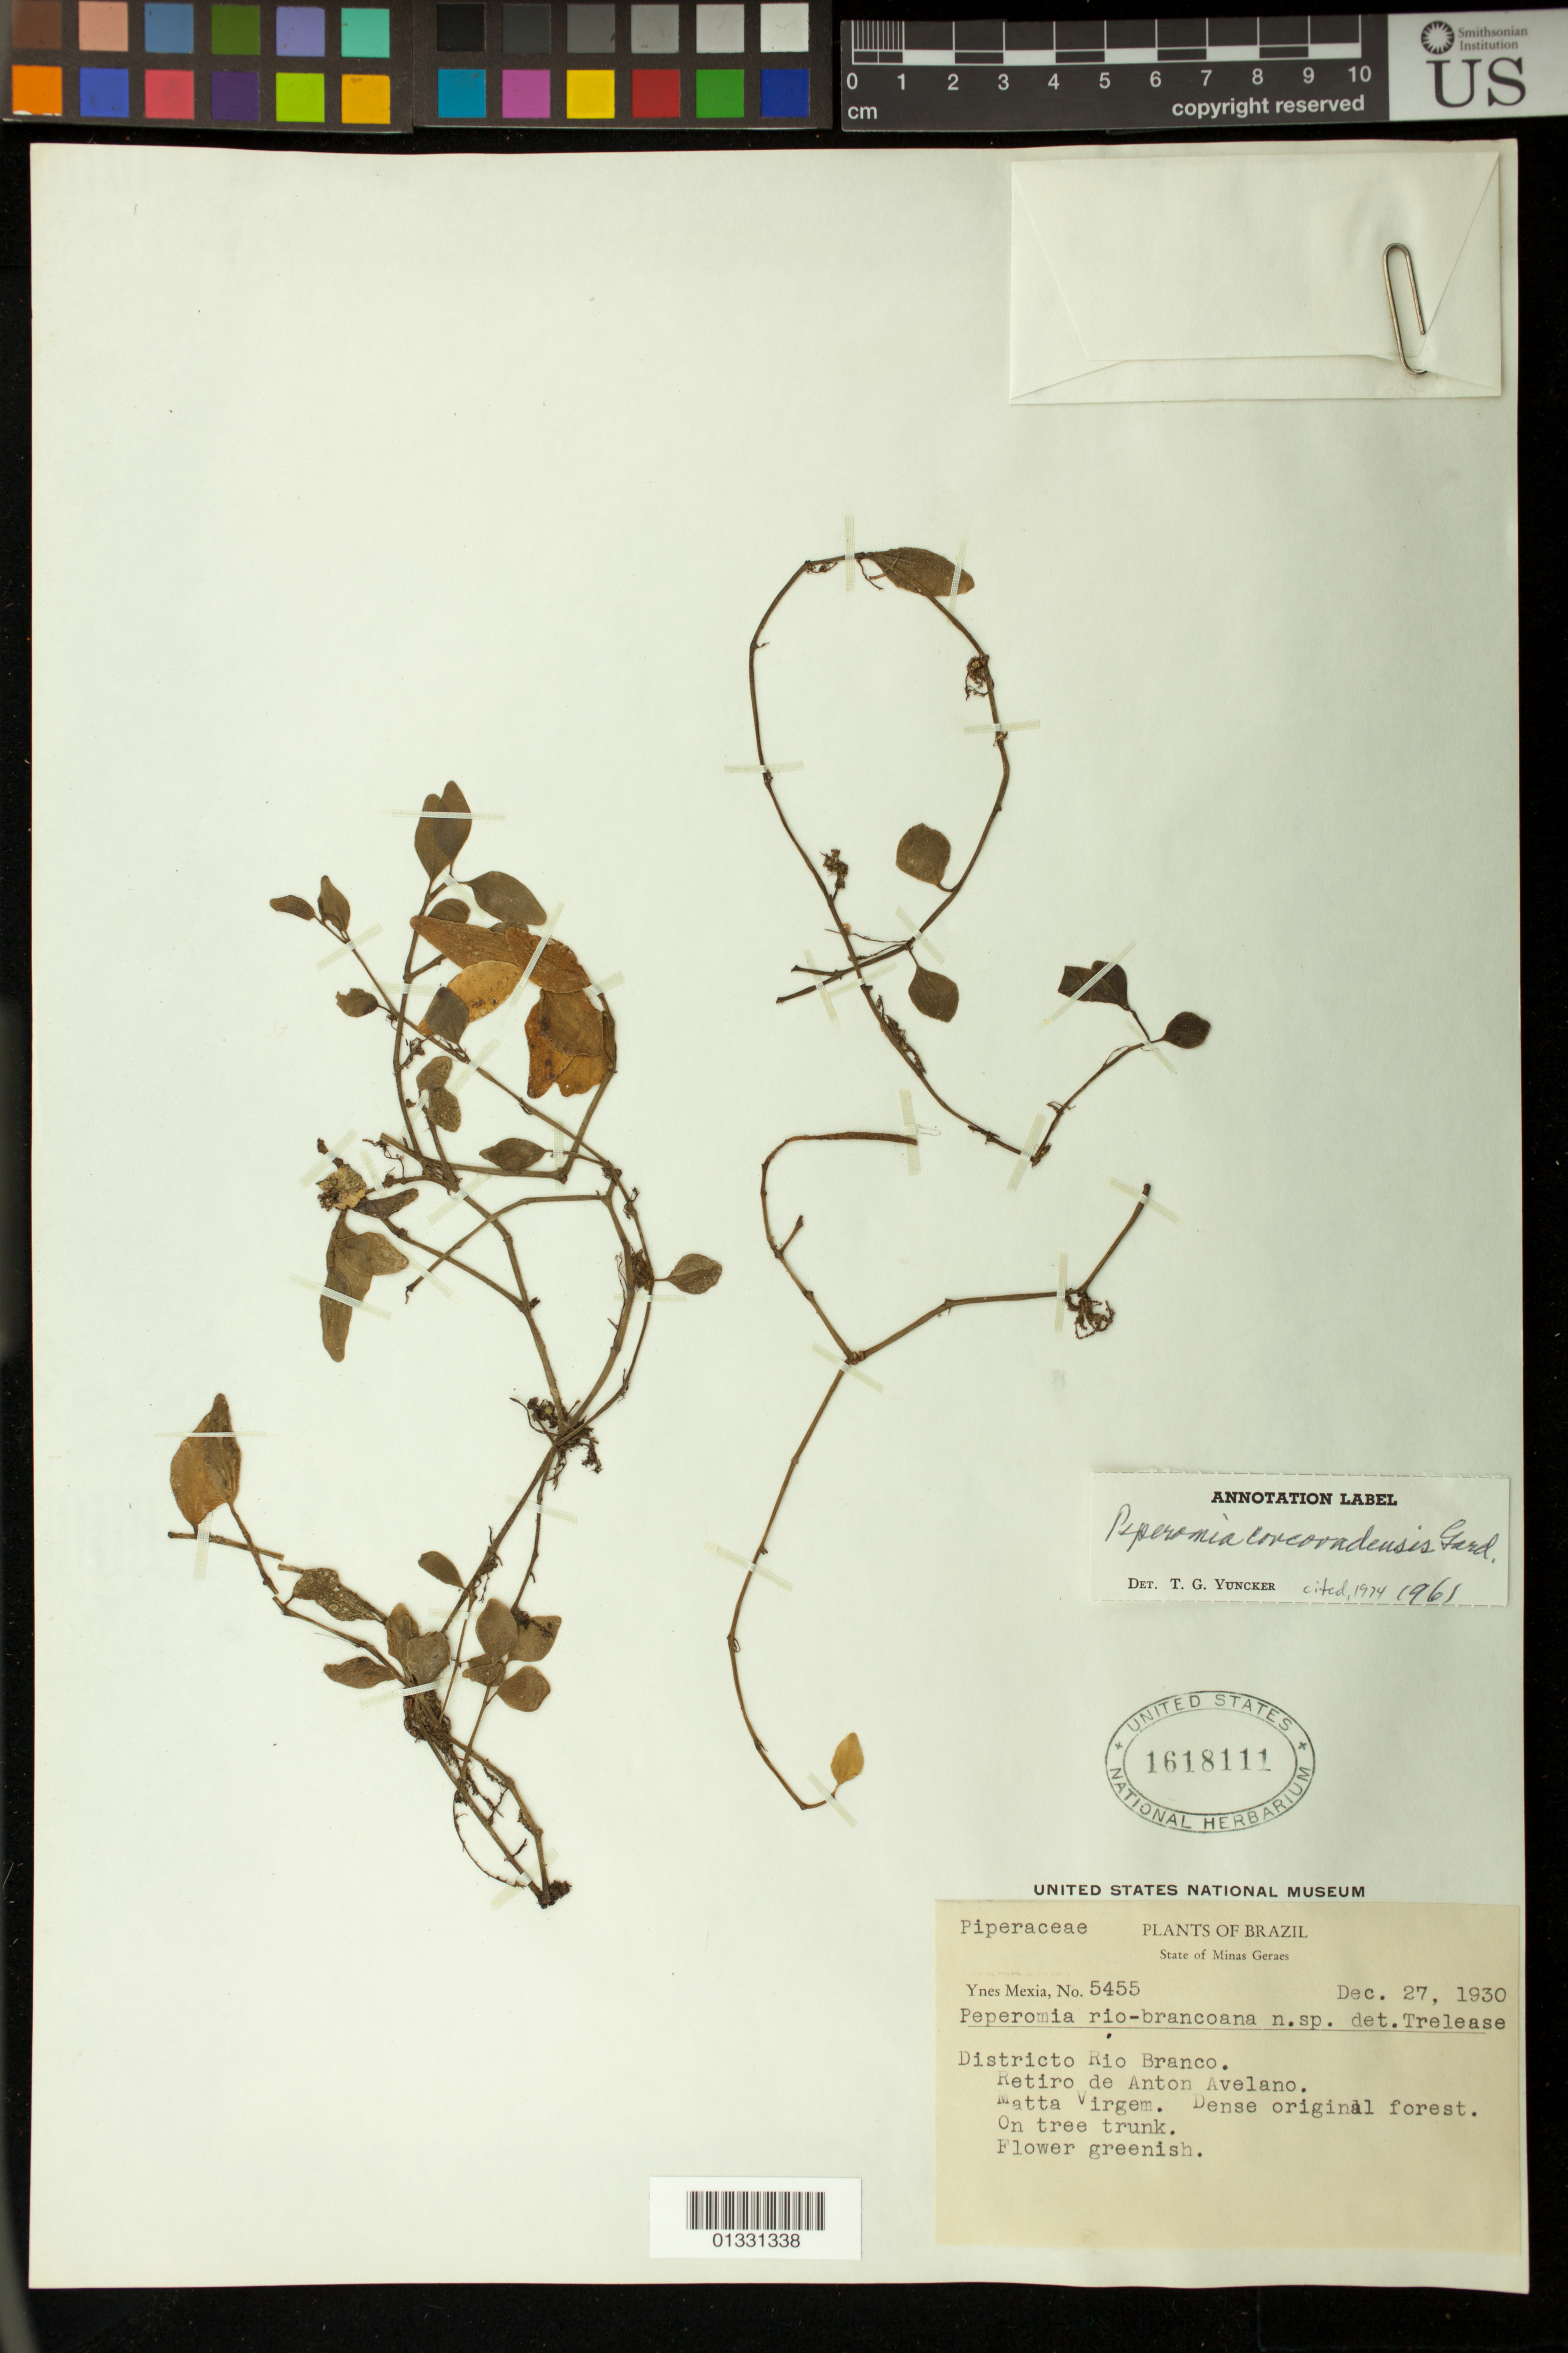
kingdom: Plantae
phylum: Tracheophyta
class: Magnoliopsida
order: Piperales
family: Piperaceae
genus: Peperomia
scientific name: Peperomia corcovadensis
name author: Gardner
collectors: Y. Mexia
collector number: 5455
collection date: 1930-12-27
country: Brazil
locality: Distrito rio Branco. Retiro de Anton Avelano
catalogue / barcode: US 1618111